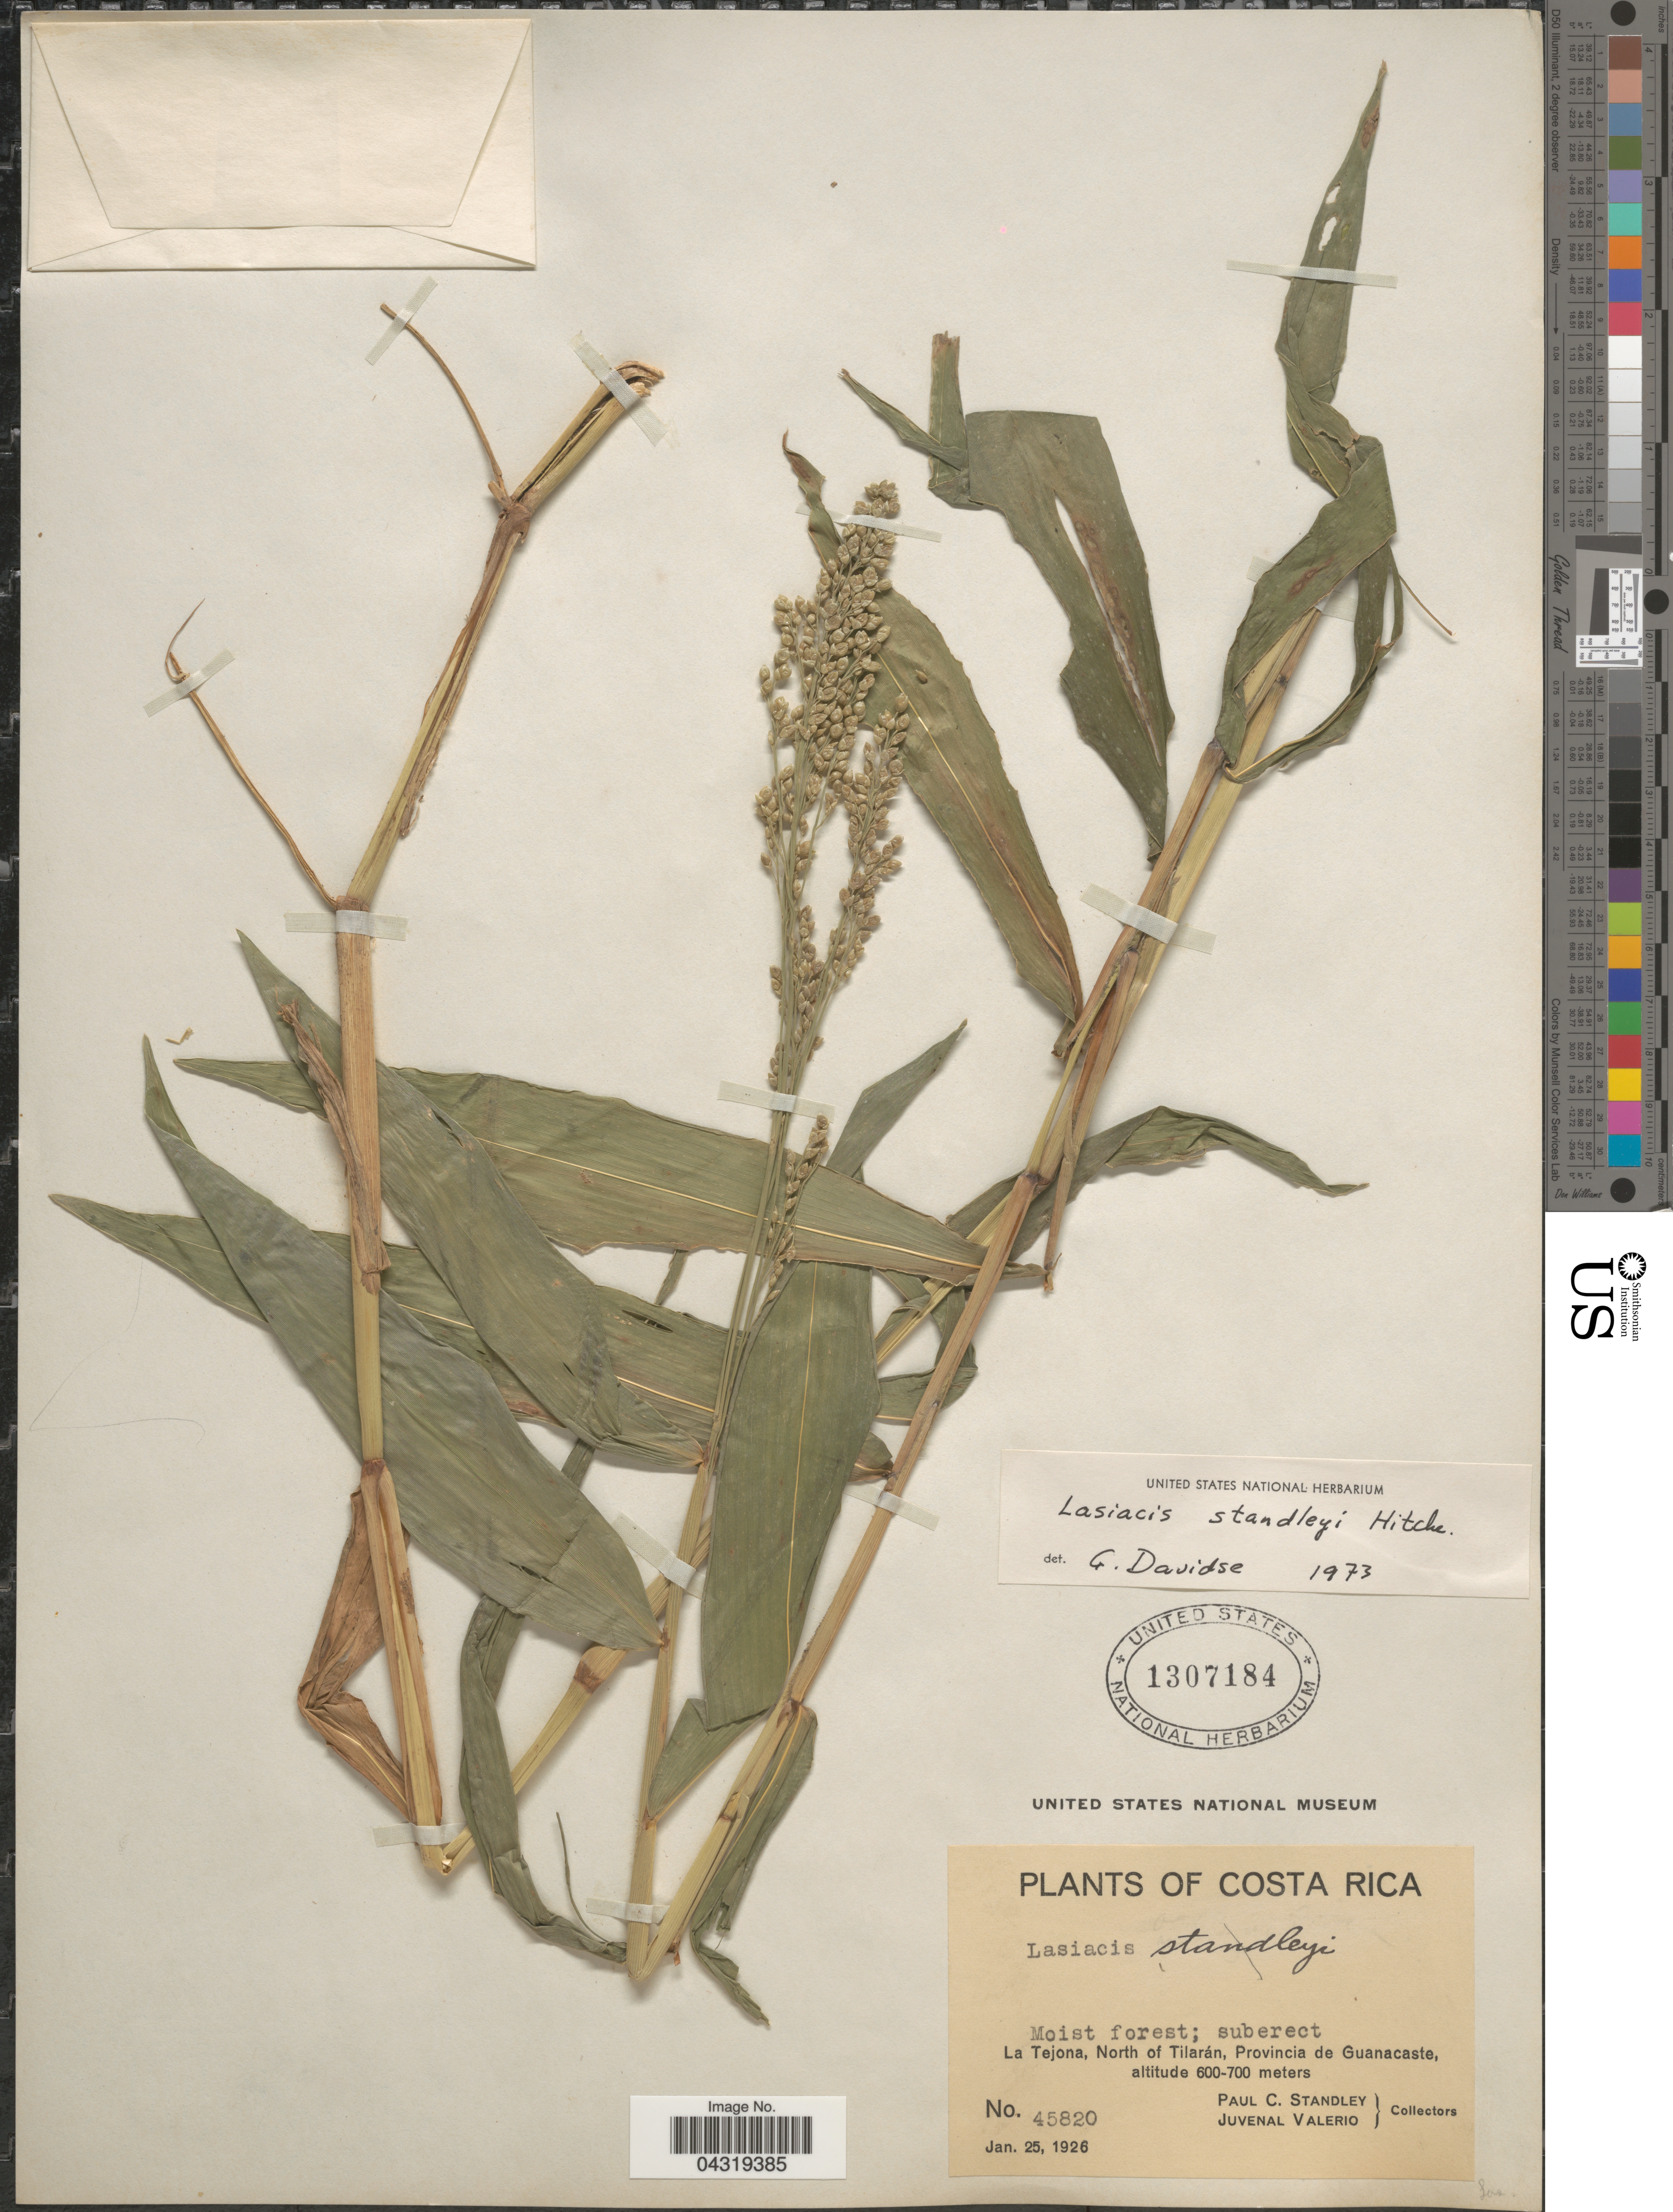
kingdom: Plantae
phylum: Tracheophyta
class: Liliopsida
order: Poales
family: Poaceae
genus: Lasiacis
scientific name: Lasiacis standleyi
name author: Hitchc.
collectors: P. C. Standley & J. Valerio R.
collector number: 45820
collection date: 1926-01-25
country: Costa Rica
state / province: Guanacaste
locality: La Tejona, North of Tilarán, Provincia de Guanacaste.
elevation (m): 600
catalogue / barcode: US 1307184